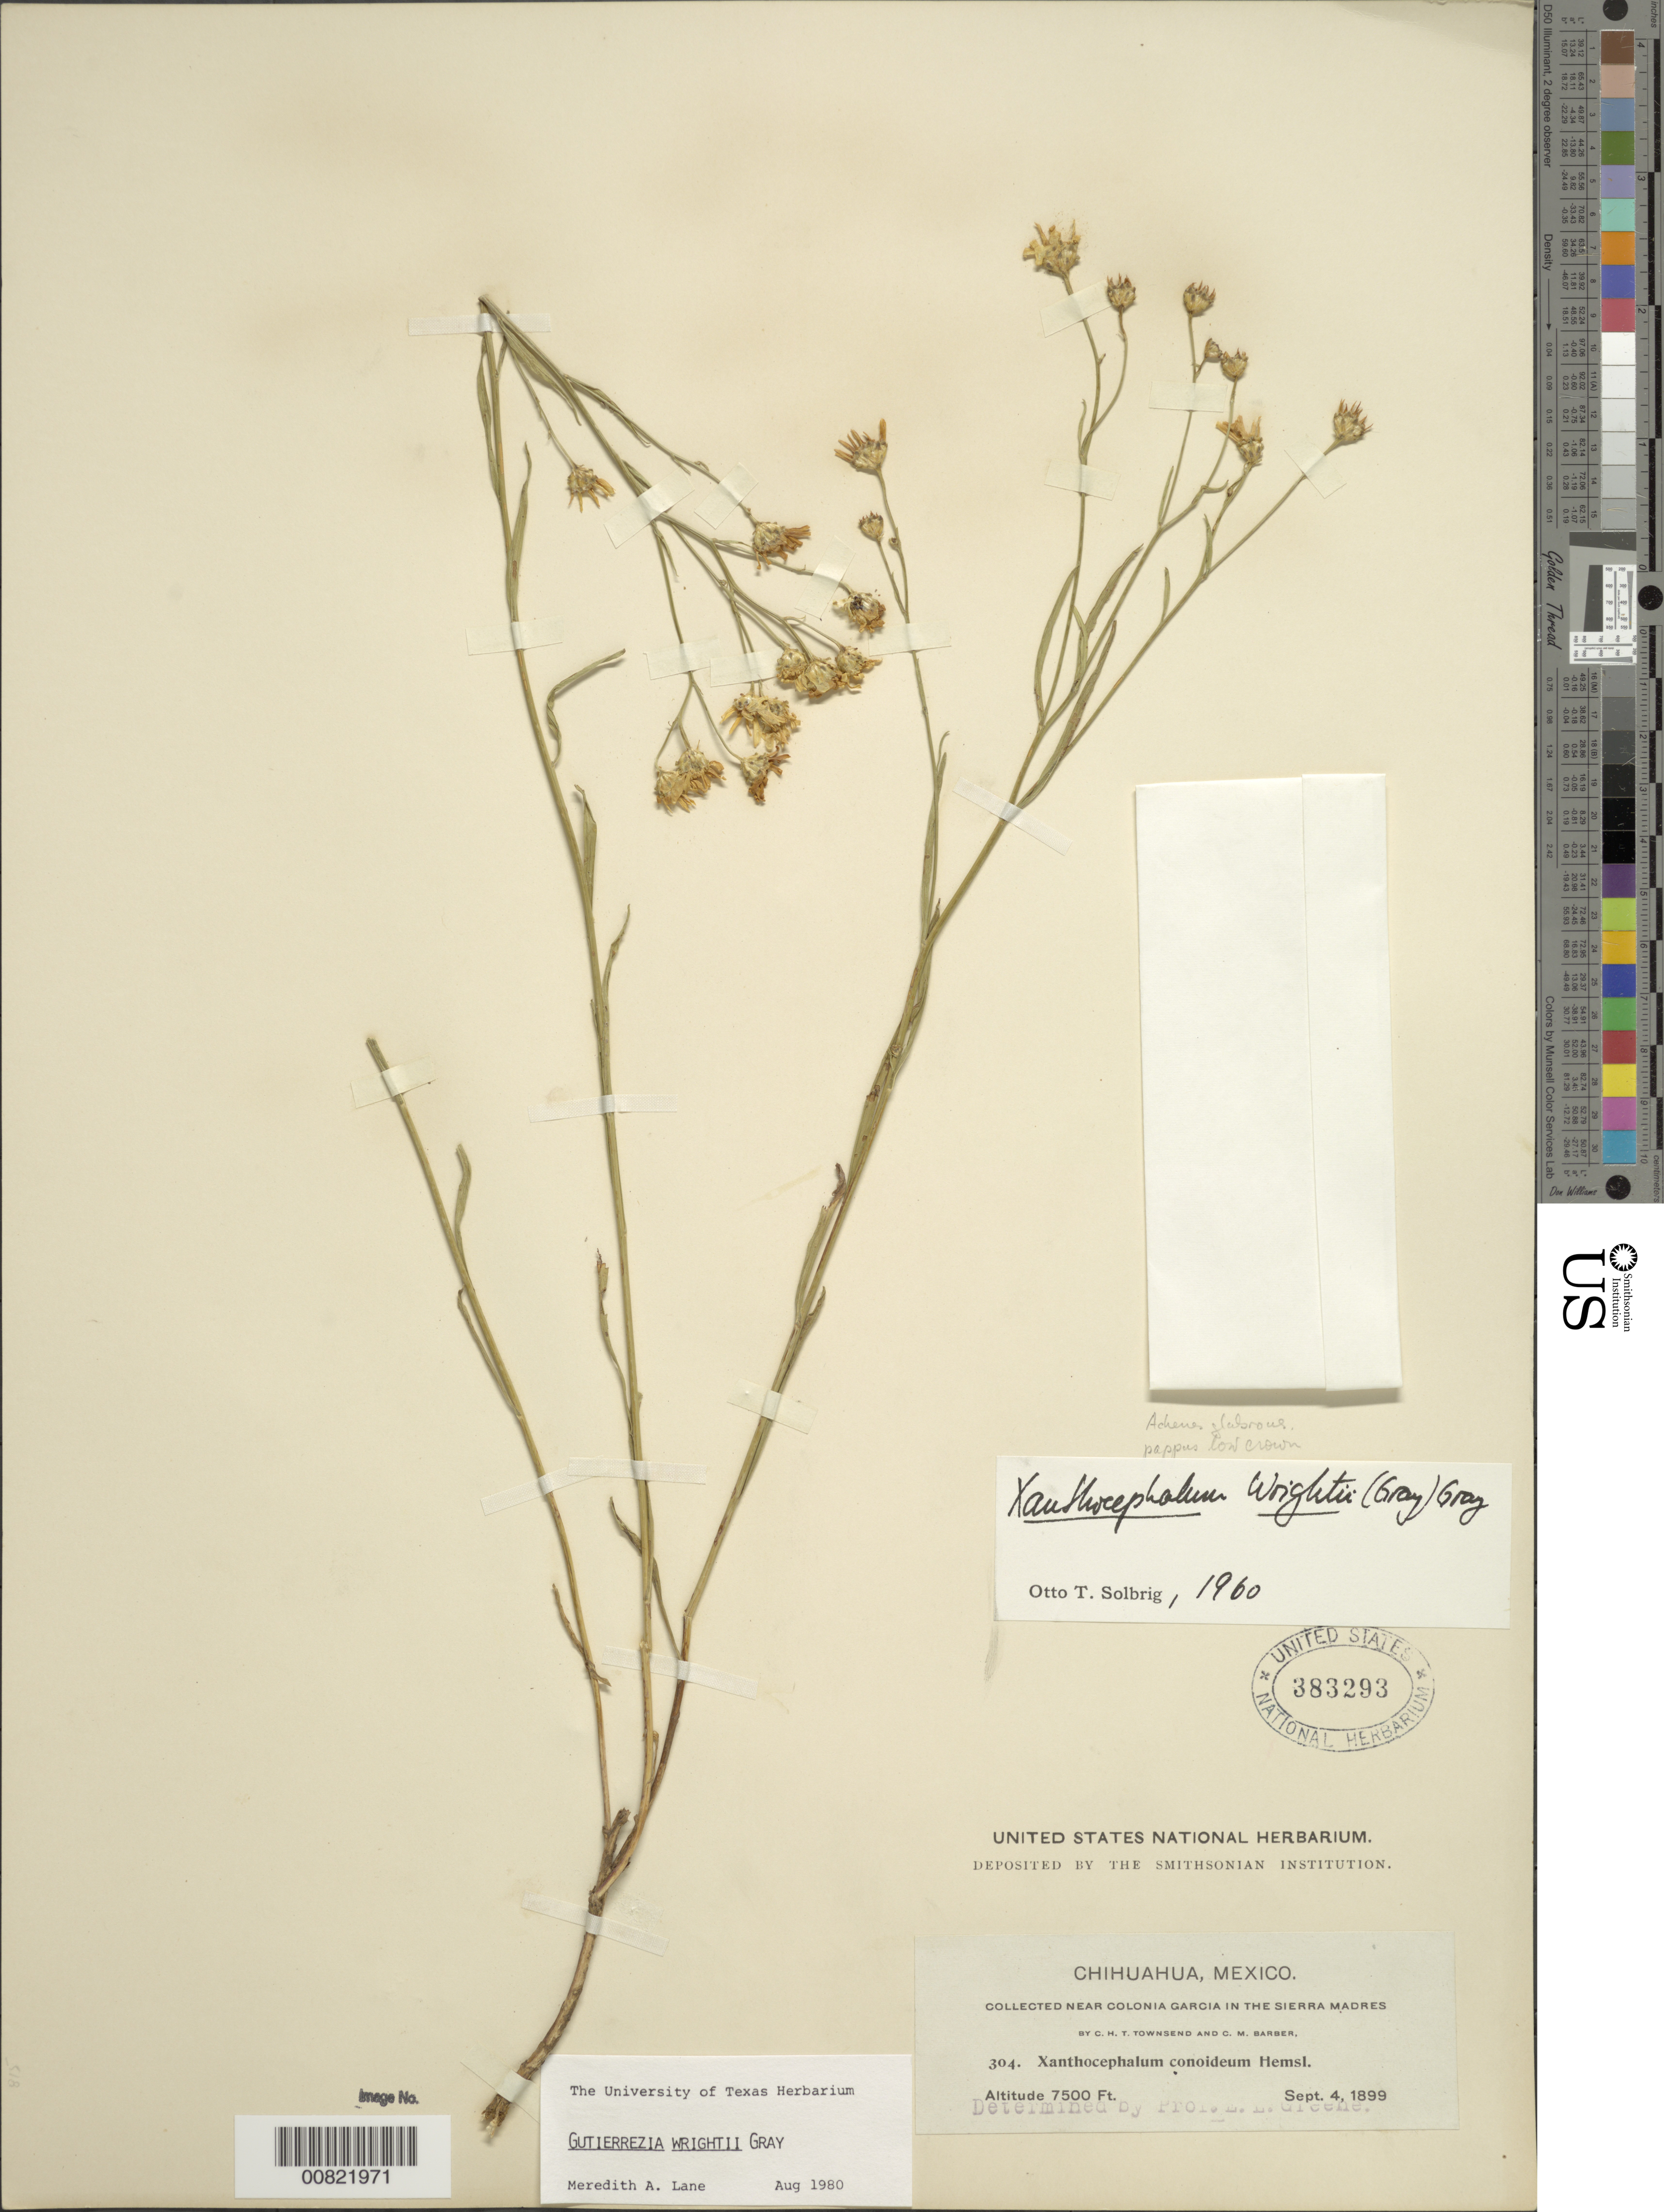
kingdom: Plantae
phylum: Tracheophyta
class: Magnoliopsida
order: Asterales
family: Asteraceae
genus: Gutierrezia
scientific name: Gutierrezia wrightii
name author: A. Gray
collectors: C. H. T. Townsend & C. Barber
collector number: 304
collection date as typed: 04 Sep 1899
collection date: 1899-09-04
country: Mexico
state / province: Chihuahua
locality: Near Colonia García in the Sierra Madre, Chihuahua.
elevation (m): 2286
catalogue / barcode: US 383293